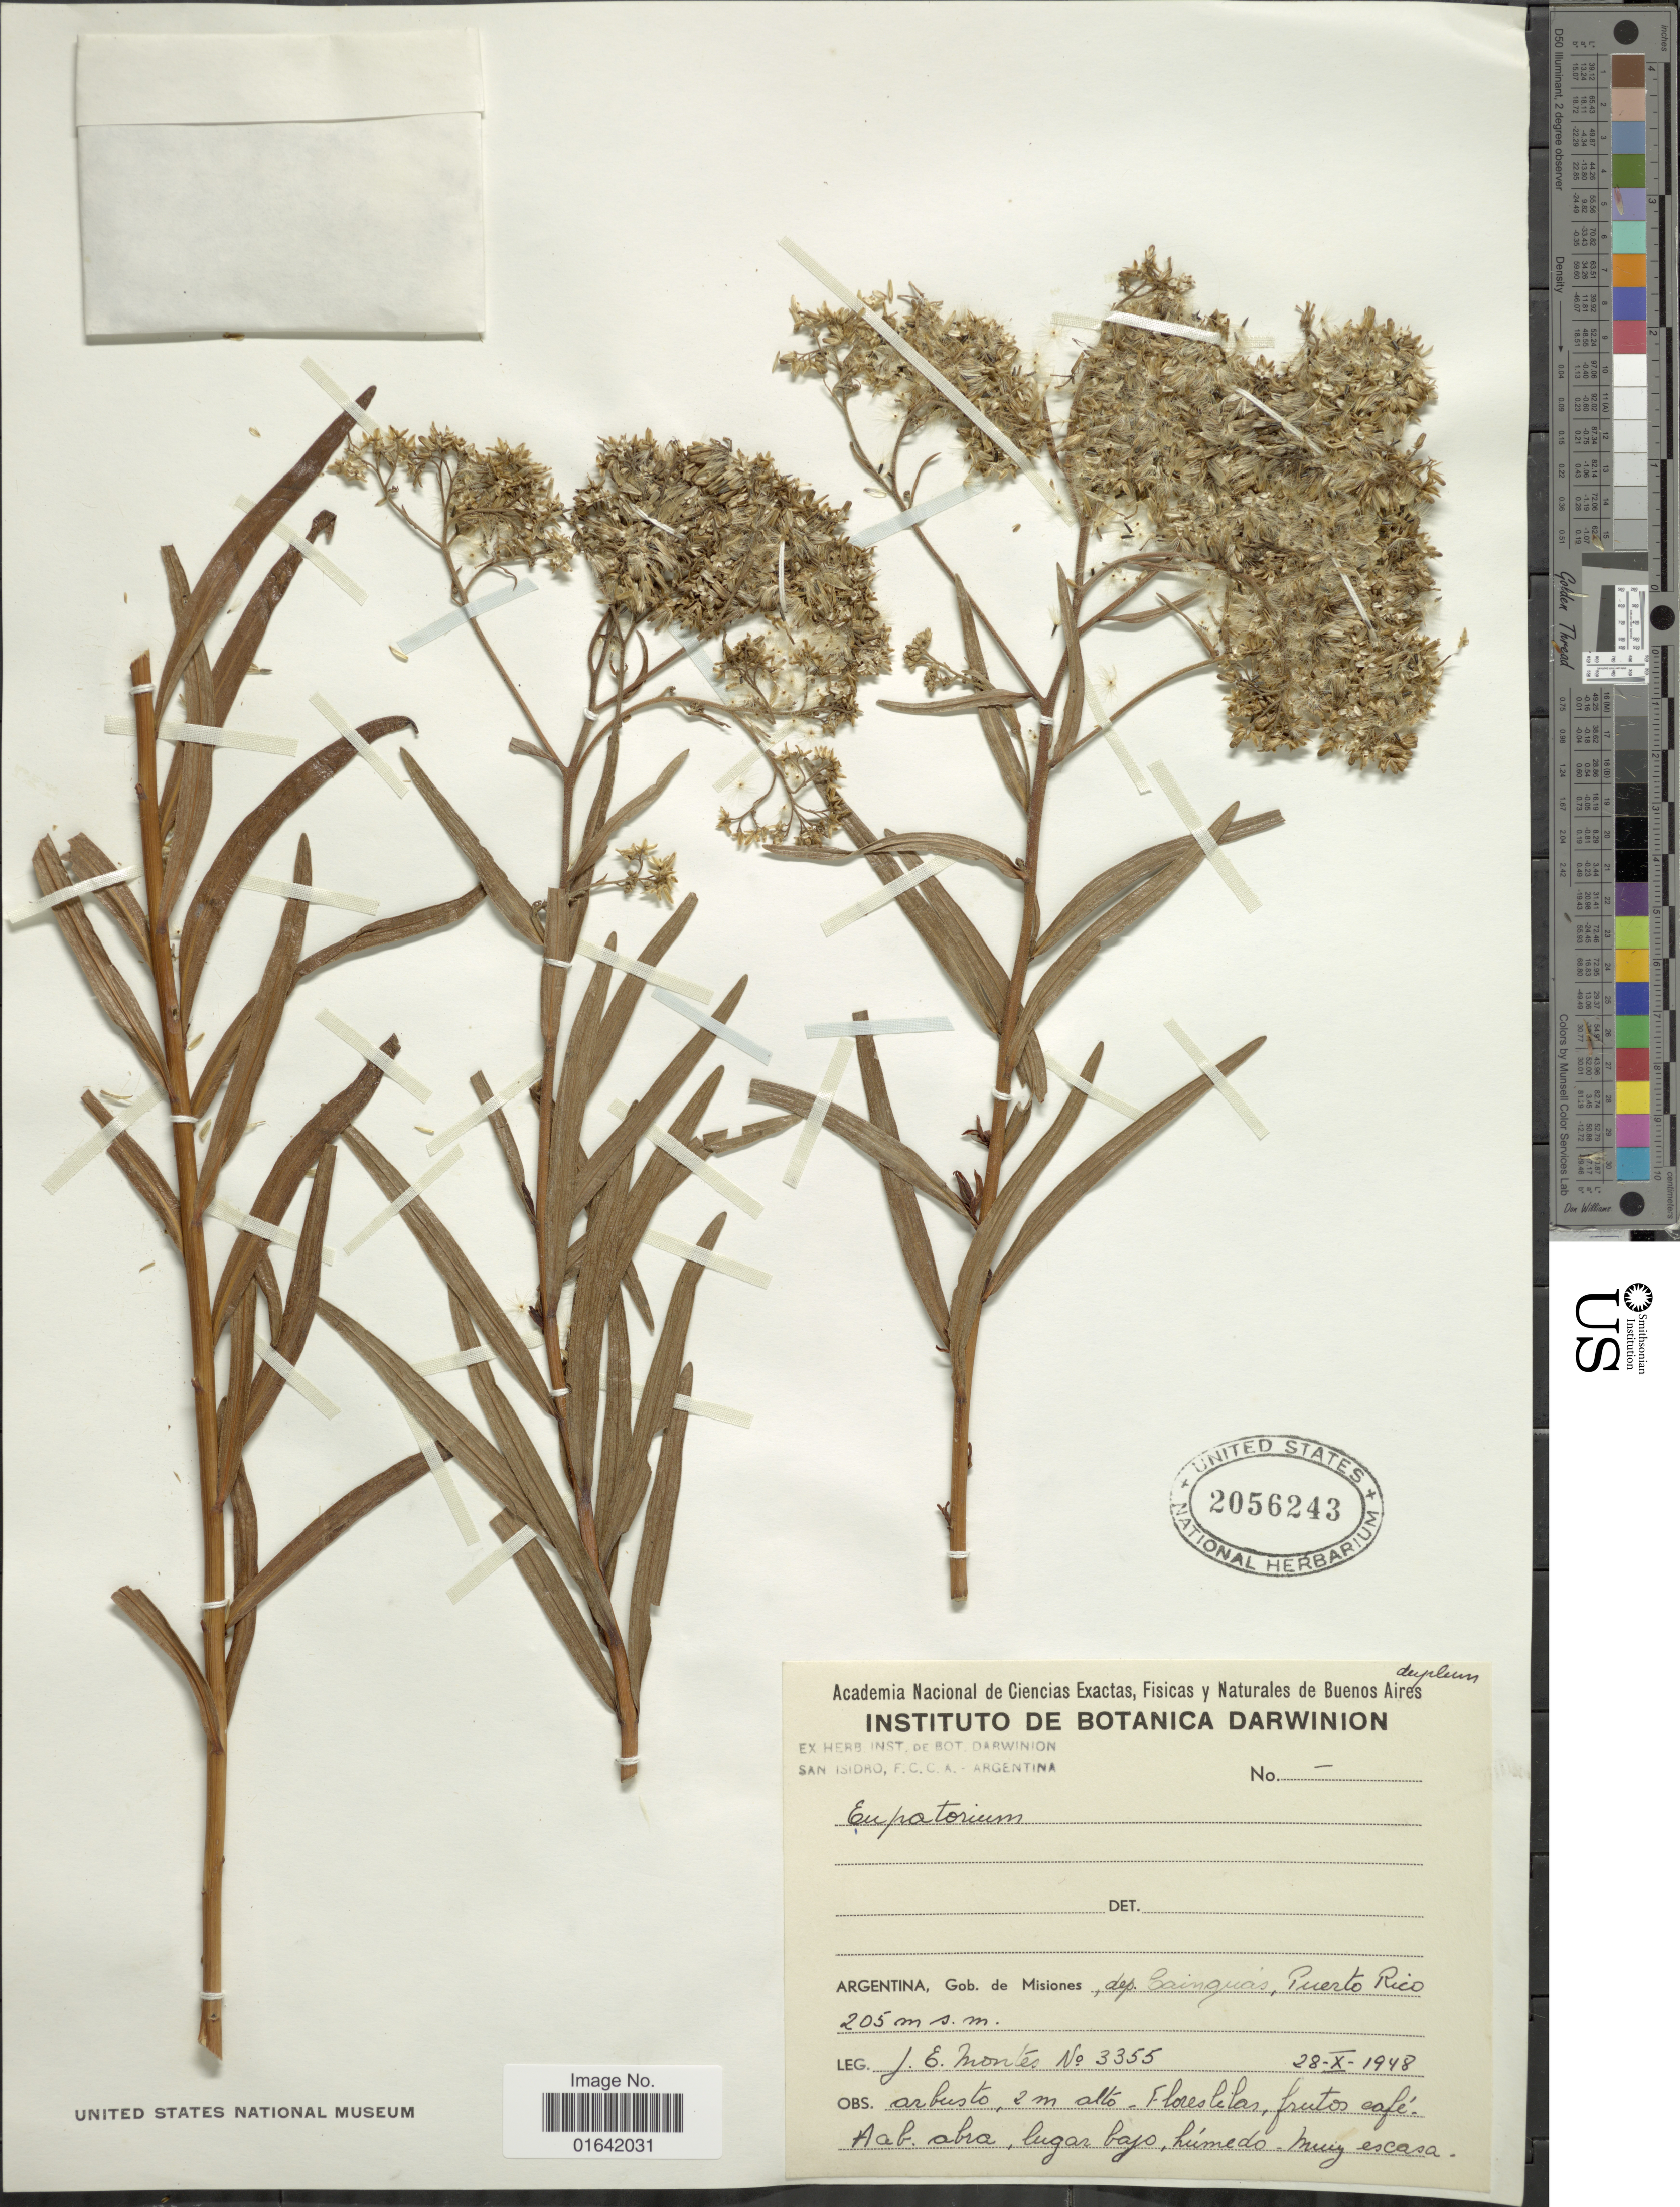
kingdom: Plantae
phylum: Tracheophyta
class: Magnoliopsida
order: Asterales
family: Asteraceae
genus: Campovassouria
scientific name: Campovassouria bupleurifolia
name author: (DC.) R.M. King & H. Rob.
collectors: J. E. Montes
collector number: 3355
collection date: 1948-10-28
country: Argentina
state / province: Misiones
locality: Dep. Bainguas, Puerto Rico.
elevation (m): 205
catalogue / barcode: US 2056243